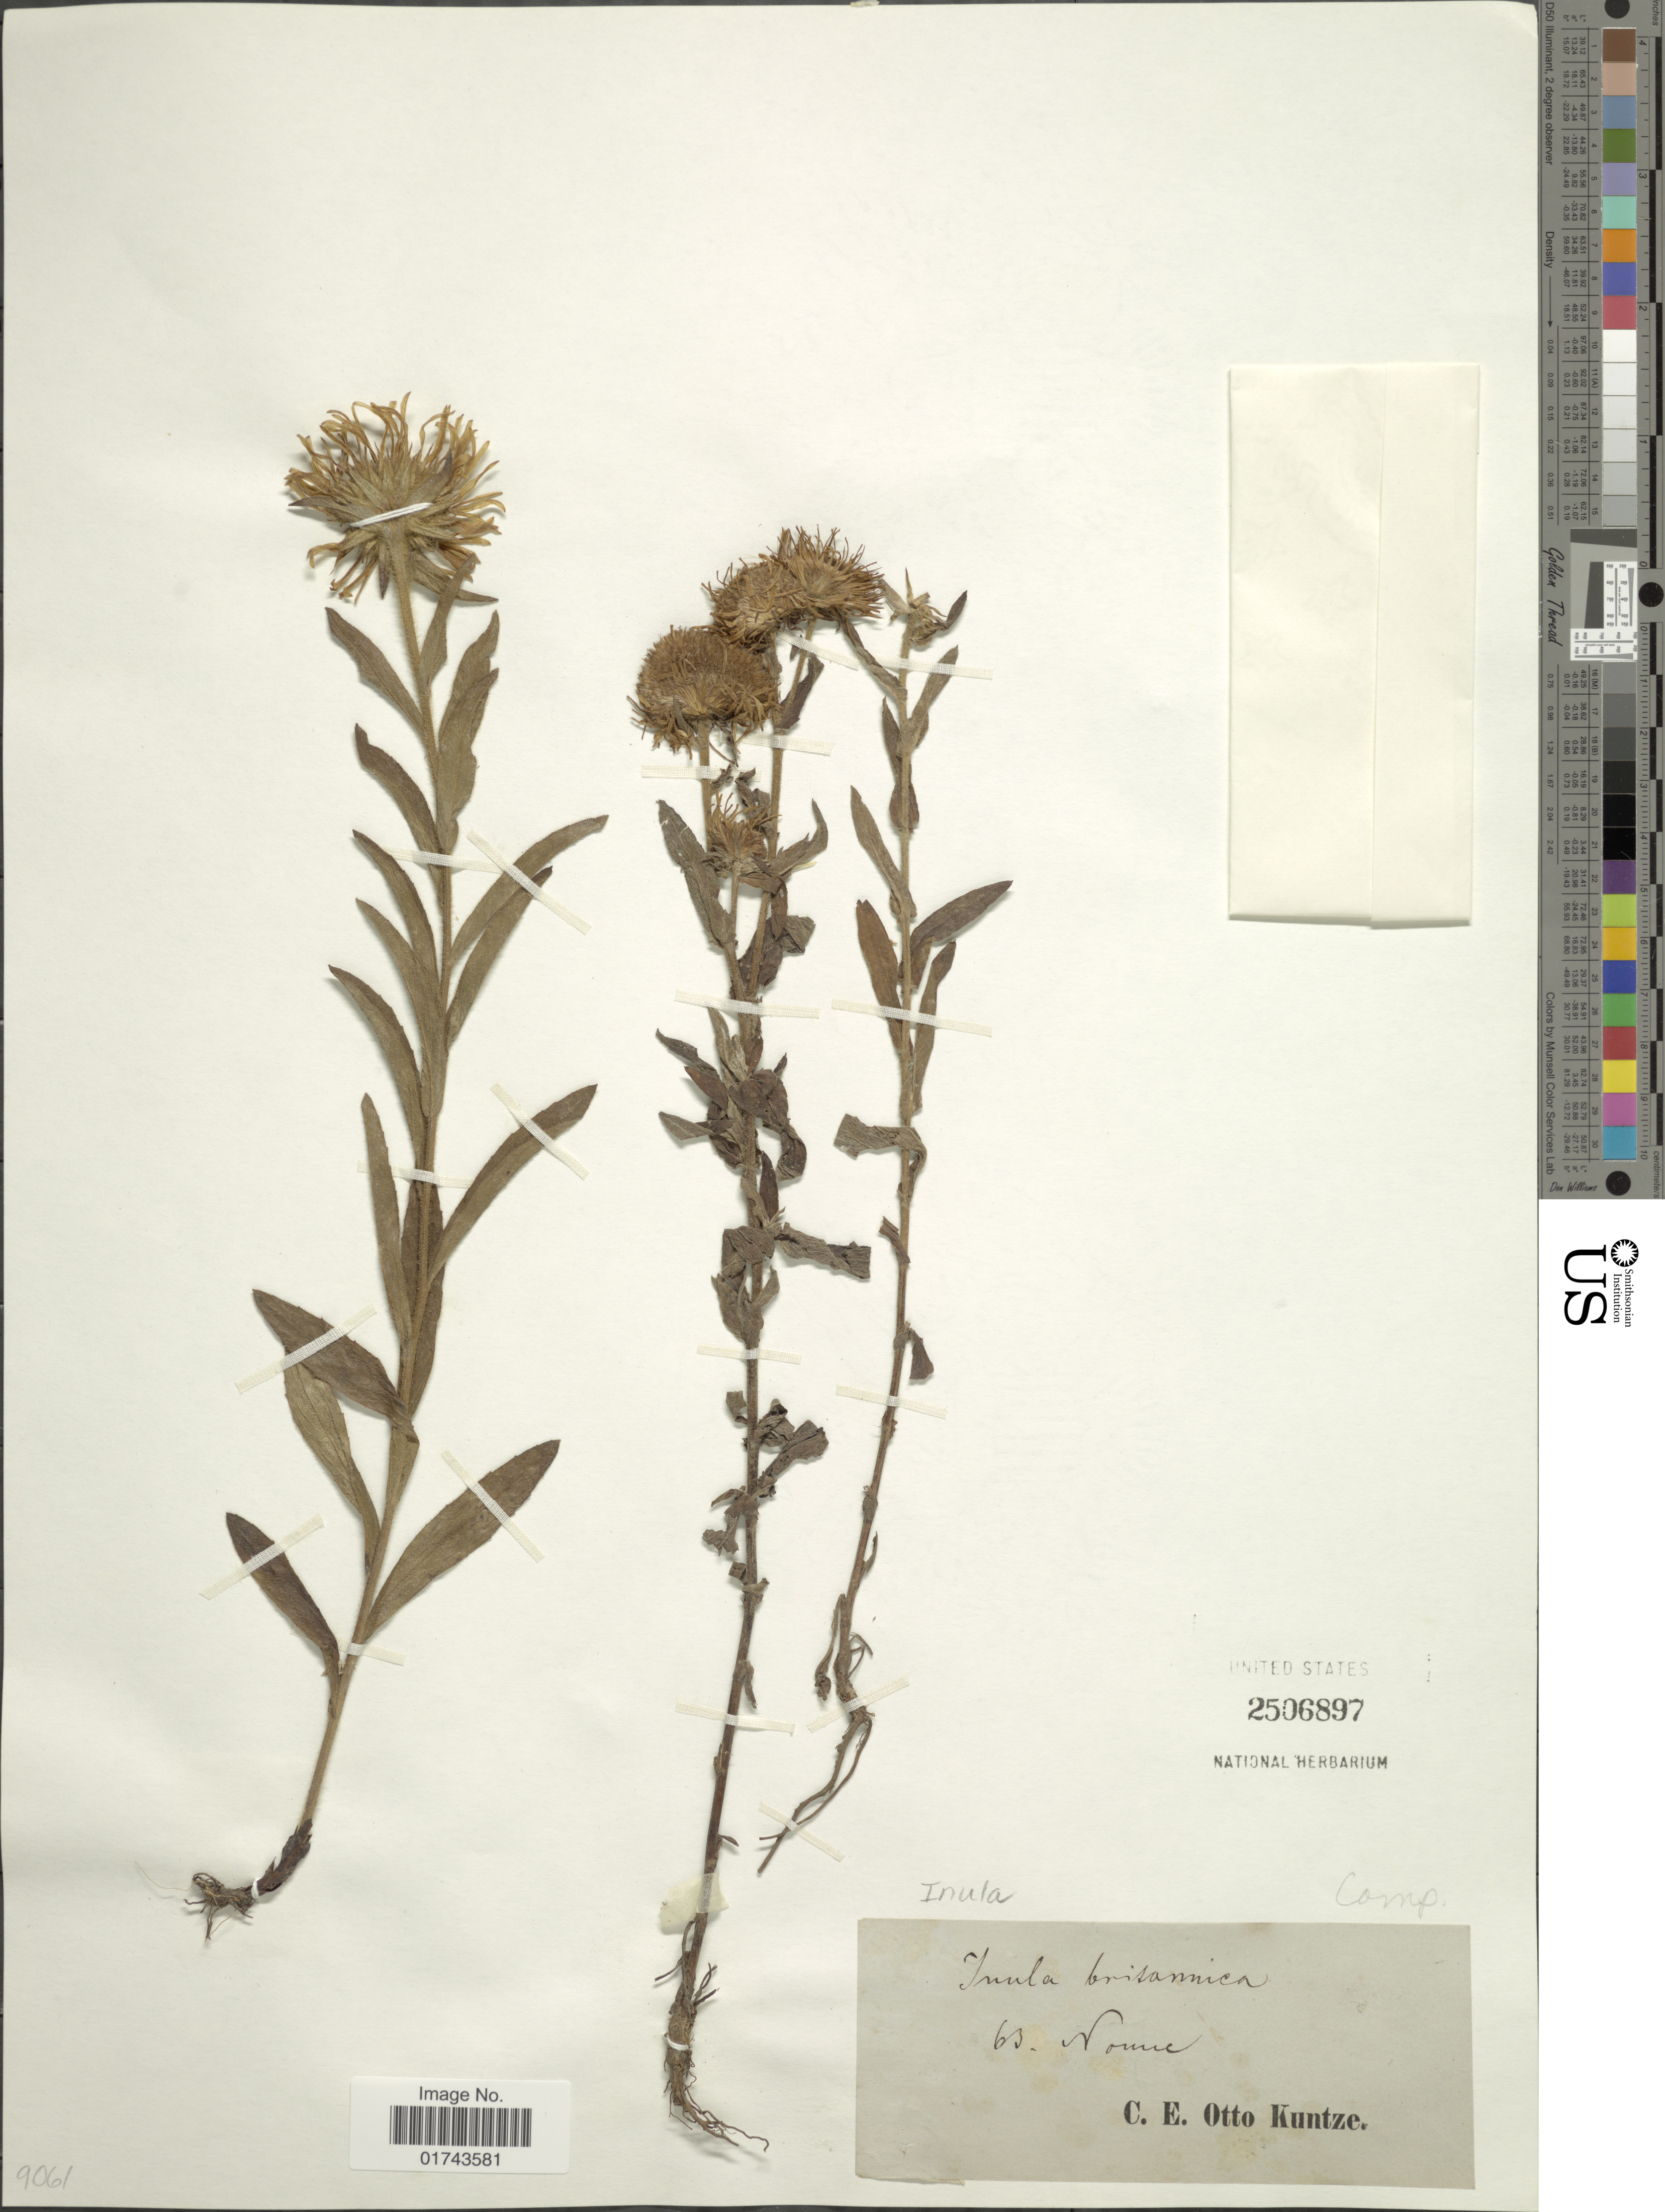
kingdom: Plantae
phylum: Tracheophyta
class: Magnoliopsida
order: Asterales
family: Asteraceae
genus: Inula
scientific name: Inula britannica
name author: L.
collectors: C.E.O. Kuntze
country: United States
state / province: Alaska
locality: Nome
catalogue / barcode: US 2506879